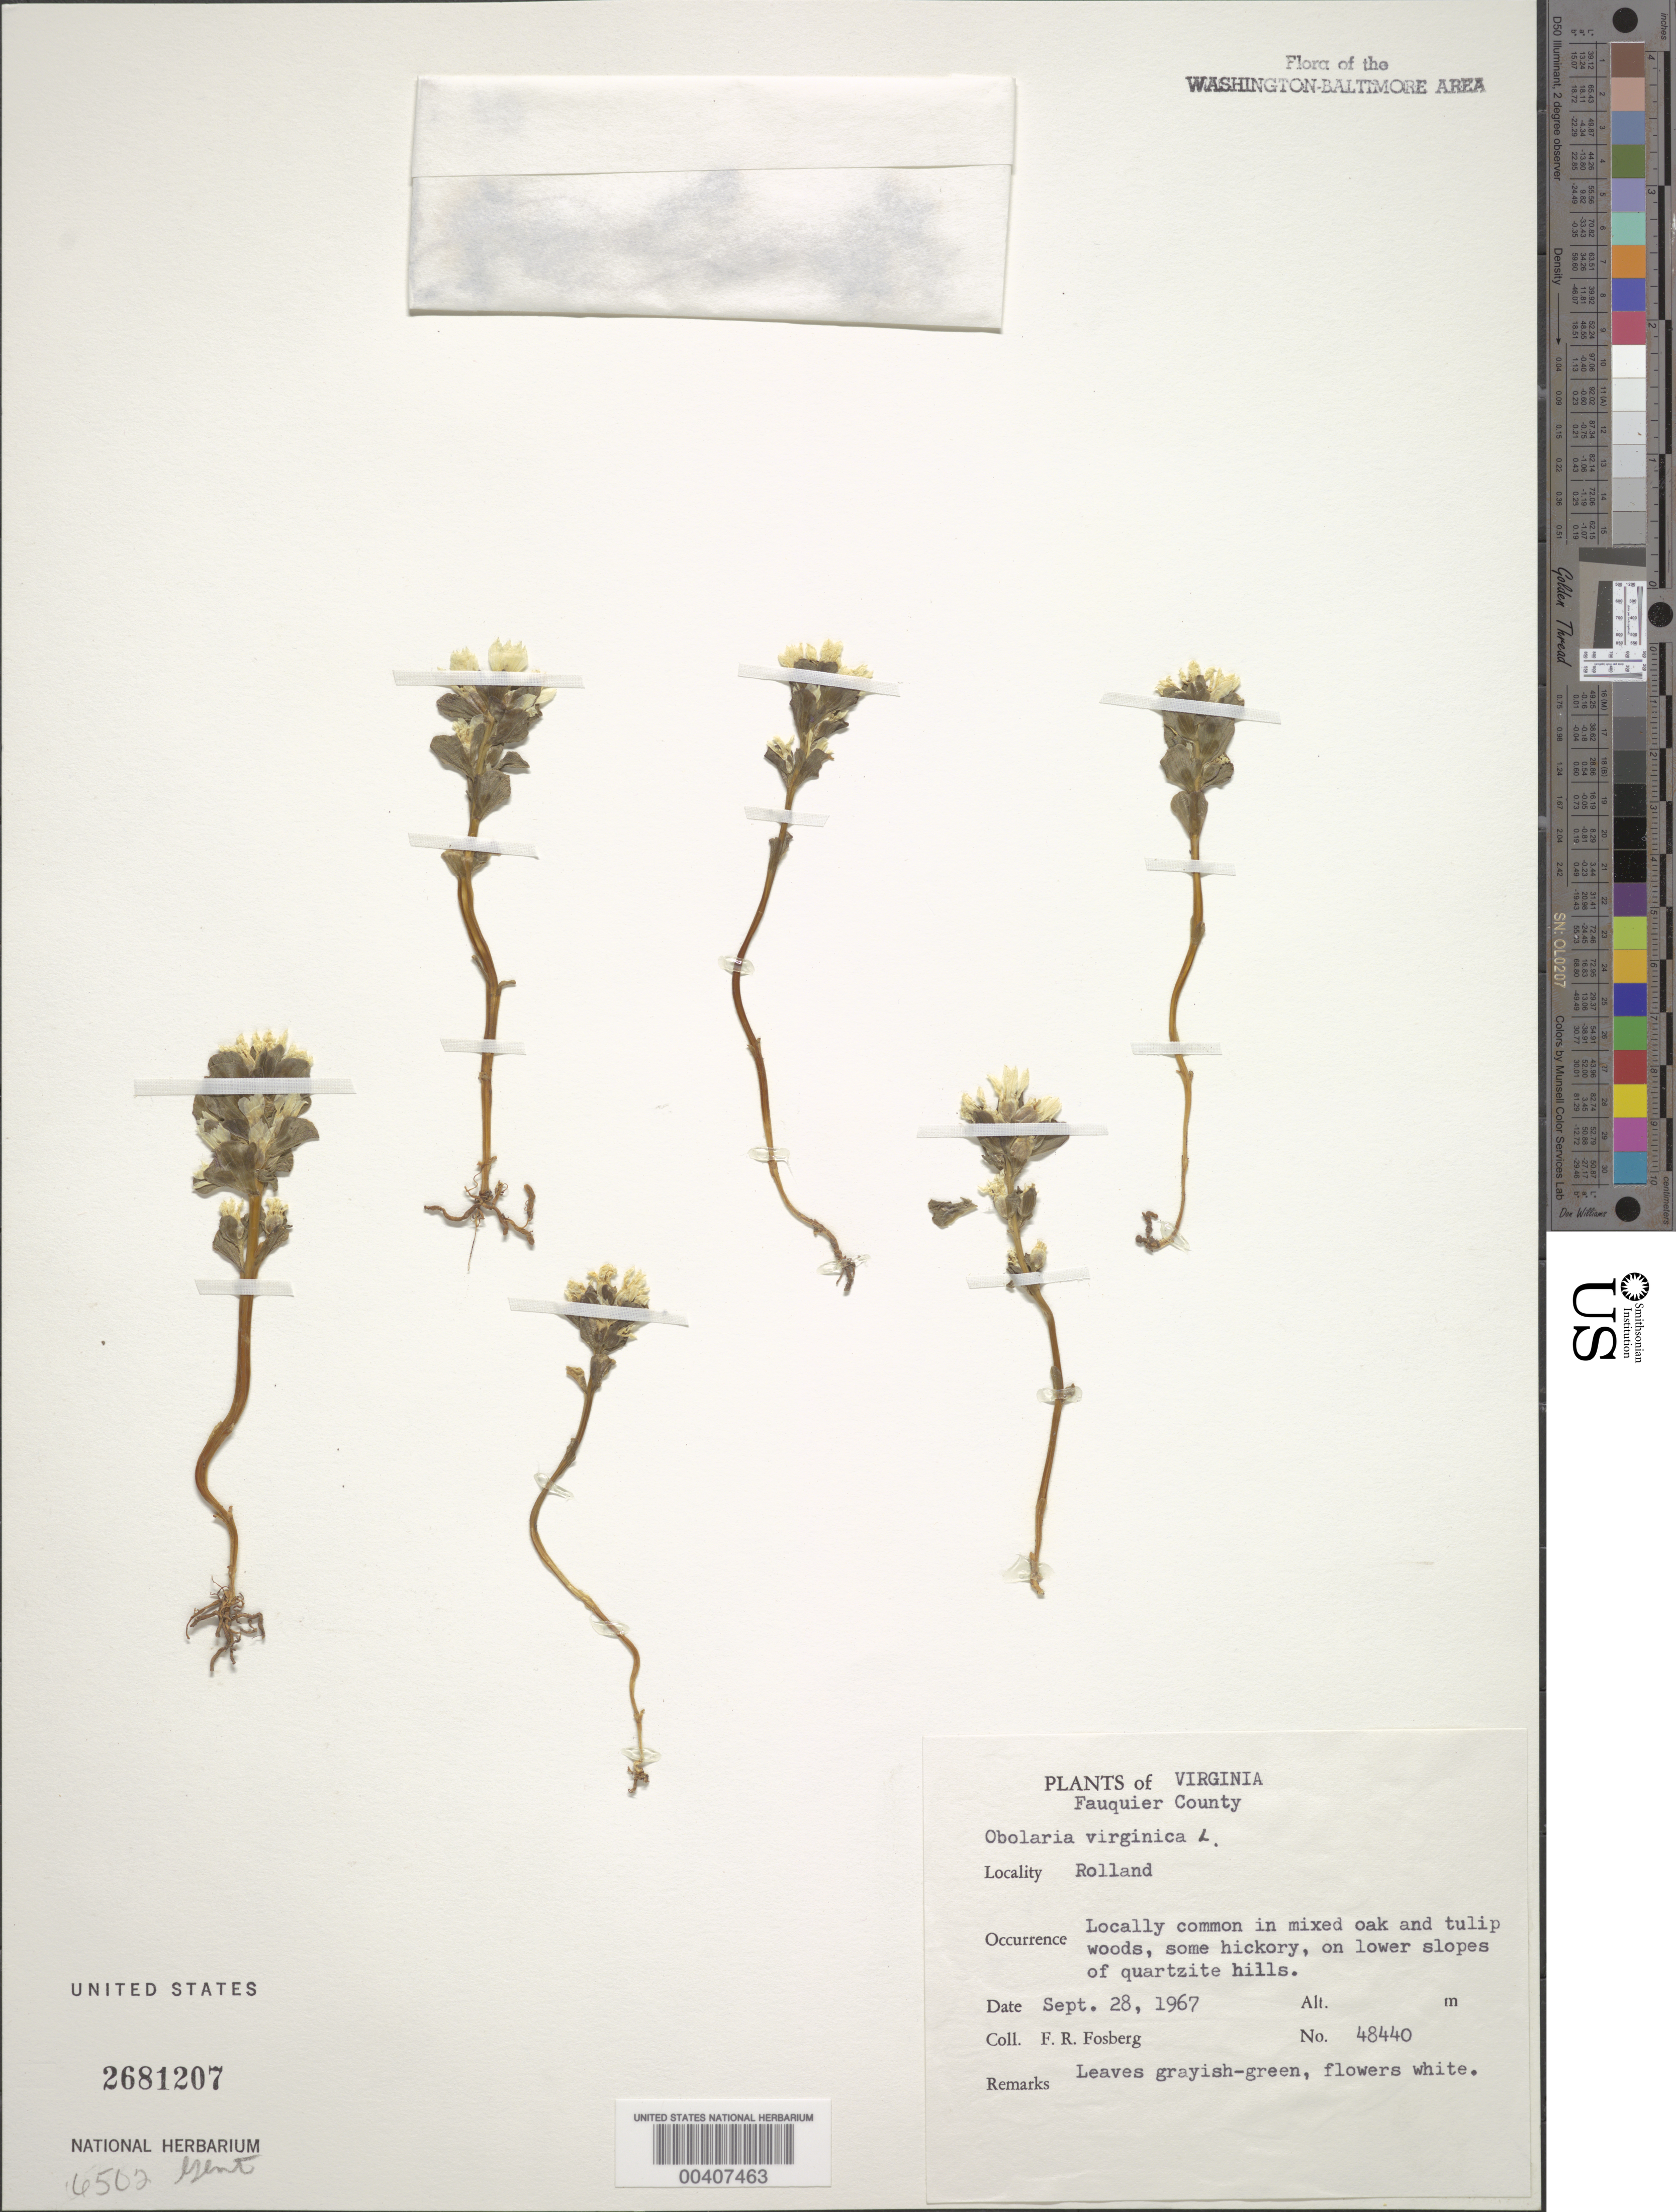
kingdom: Plantae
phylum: Tracheophyta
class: Magnoliopsida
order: Gentianales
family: Gentianaceae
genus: Obolaria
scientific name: Obolaria virginica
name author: L.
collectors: F. R. Fosberg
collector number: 48440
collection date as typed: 28 Sep 1967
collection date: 1967-09-28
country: United States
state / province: Virginia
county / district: Fauquier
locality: Rolland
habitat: Mxd. oak & tulip woods, some hickory, lwr. slopes of quartzite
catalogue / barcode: US 2681207